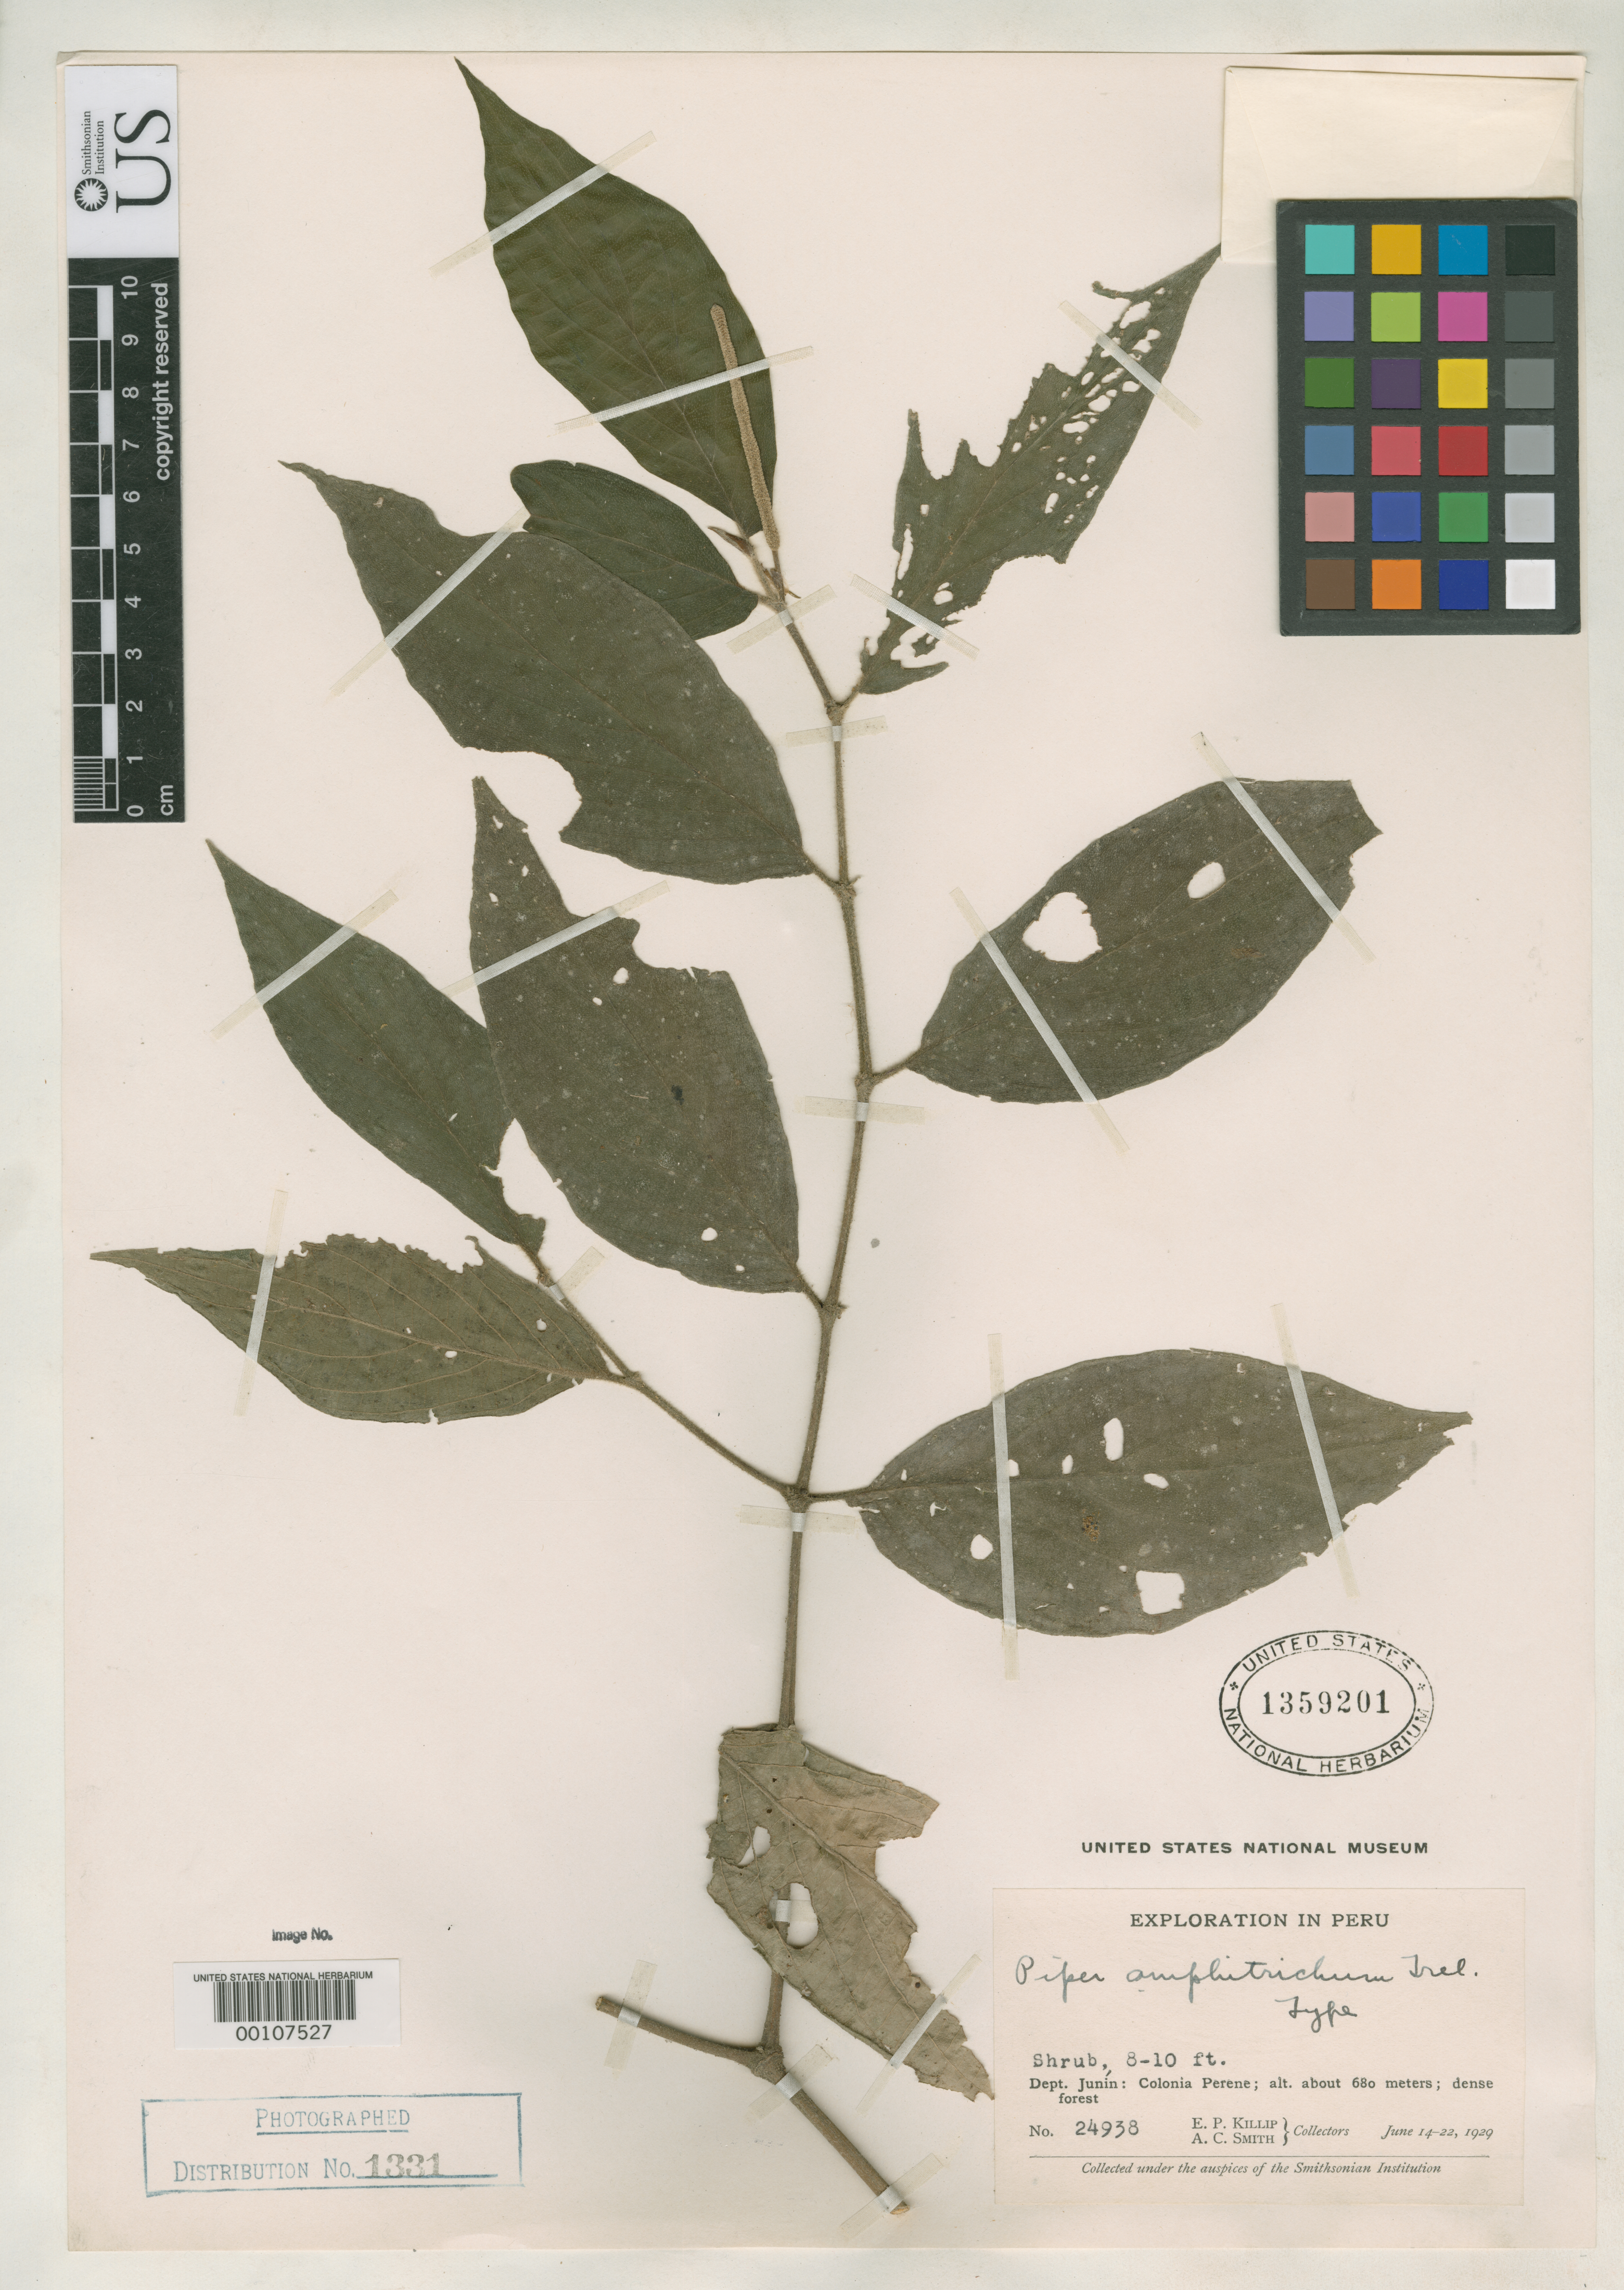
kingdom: Plantae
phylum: Tracheophyta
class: Magnoliopsida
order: Piperales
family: Piperaceae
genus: Piper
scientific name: Piper amphitrichum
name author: Trel. in J.F. Macbr.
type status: Holotype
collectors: E. P. Killip & A. C. Smith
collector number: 24938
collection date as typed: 14 Jun 1929 to 22 Jun 1929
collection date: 1929-06-14/1929-06-22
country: Peru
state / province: Junín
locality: Colonia Perene.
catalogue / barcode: US 1359201